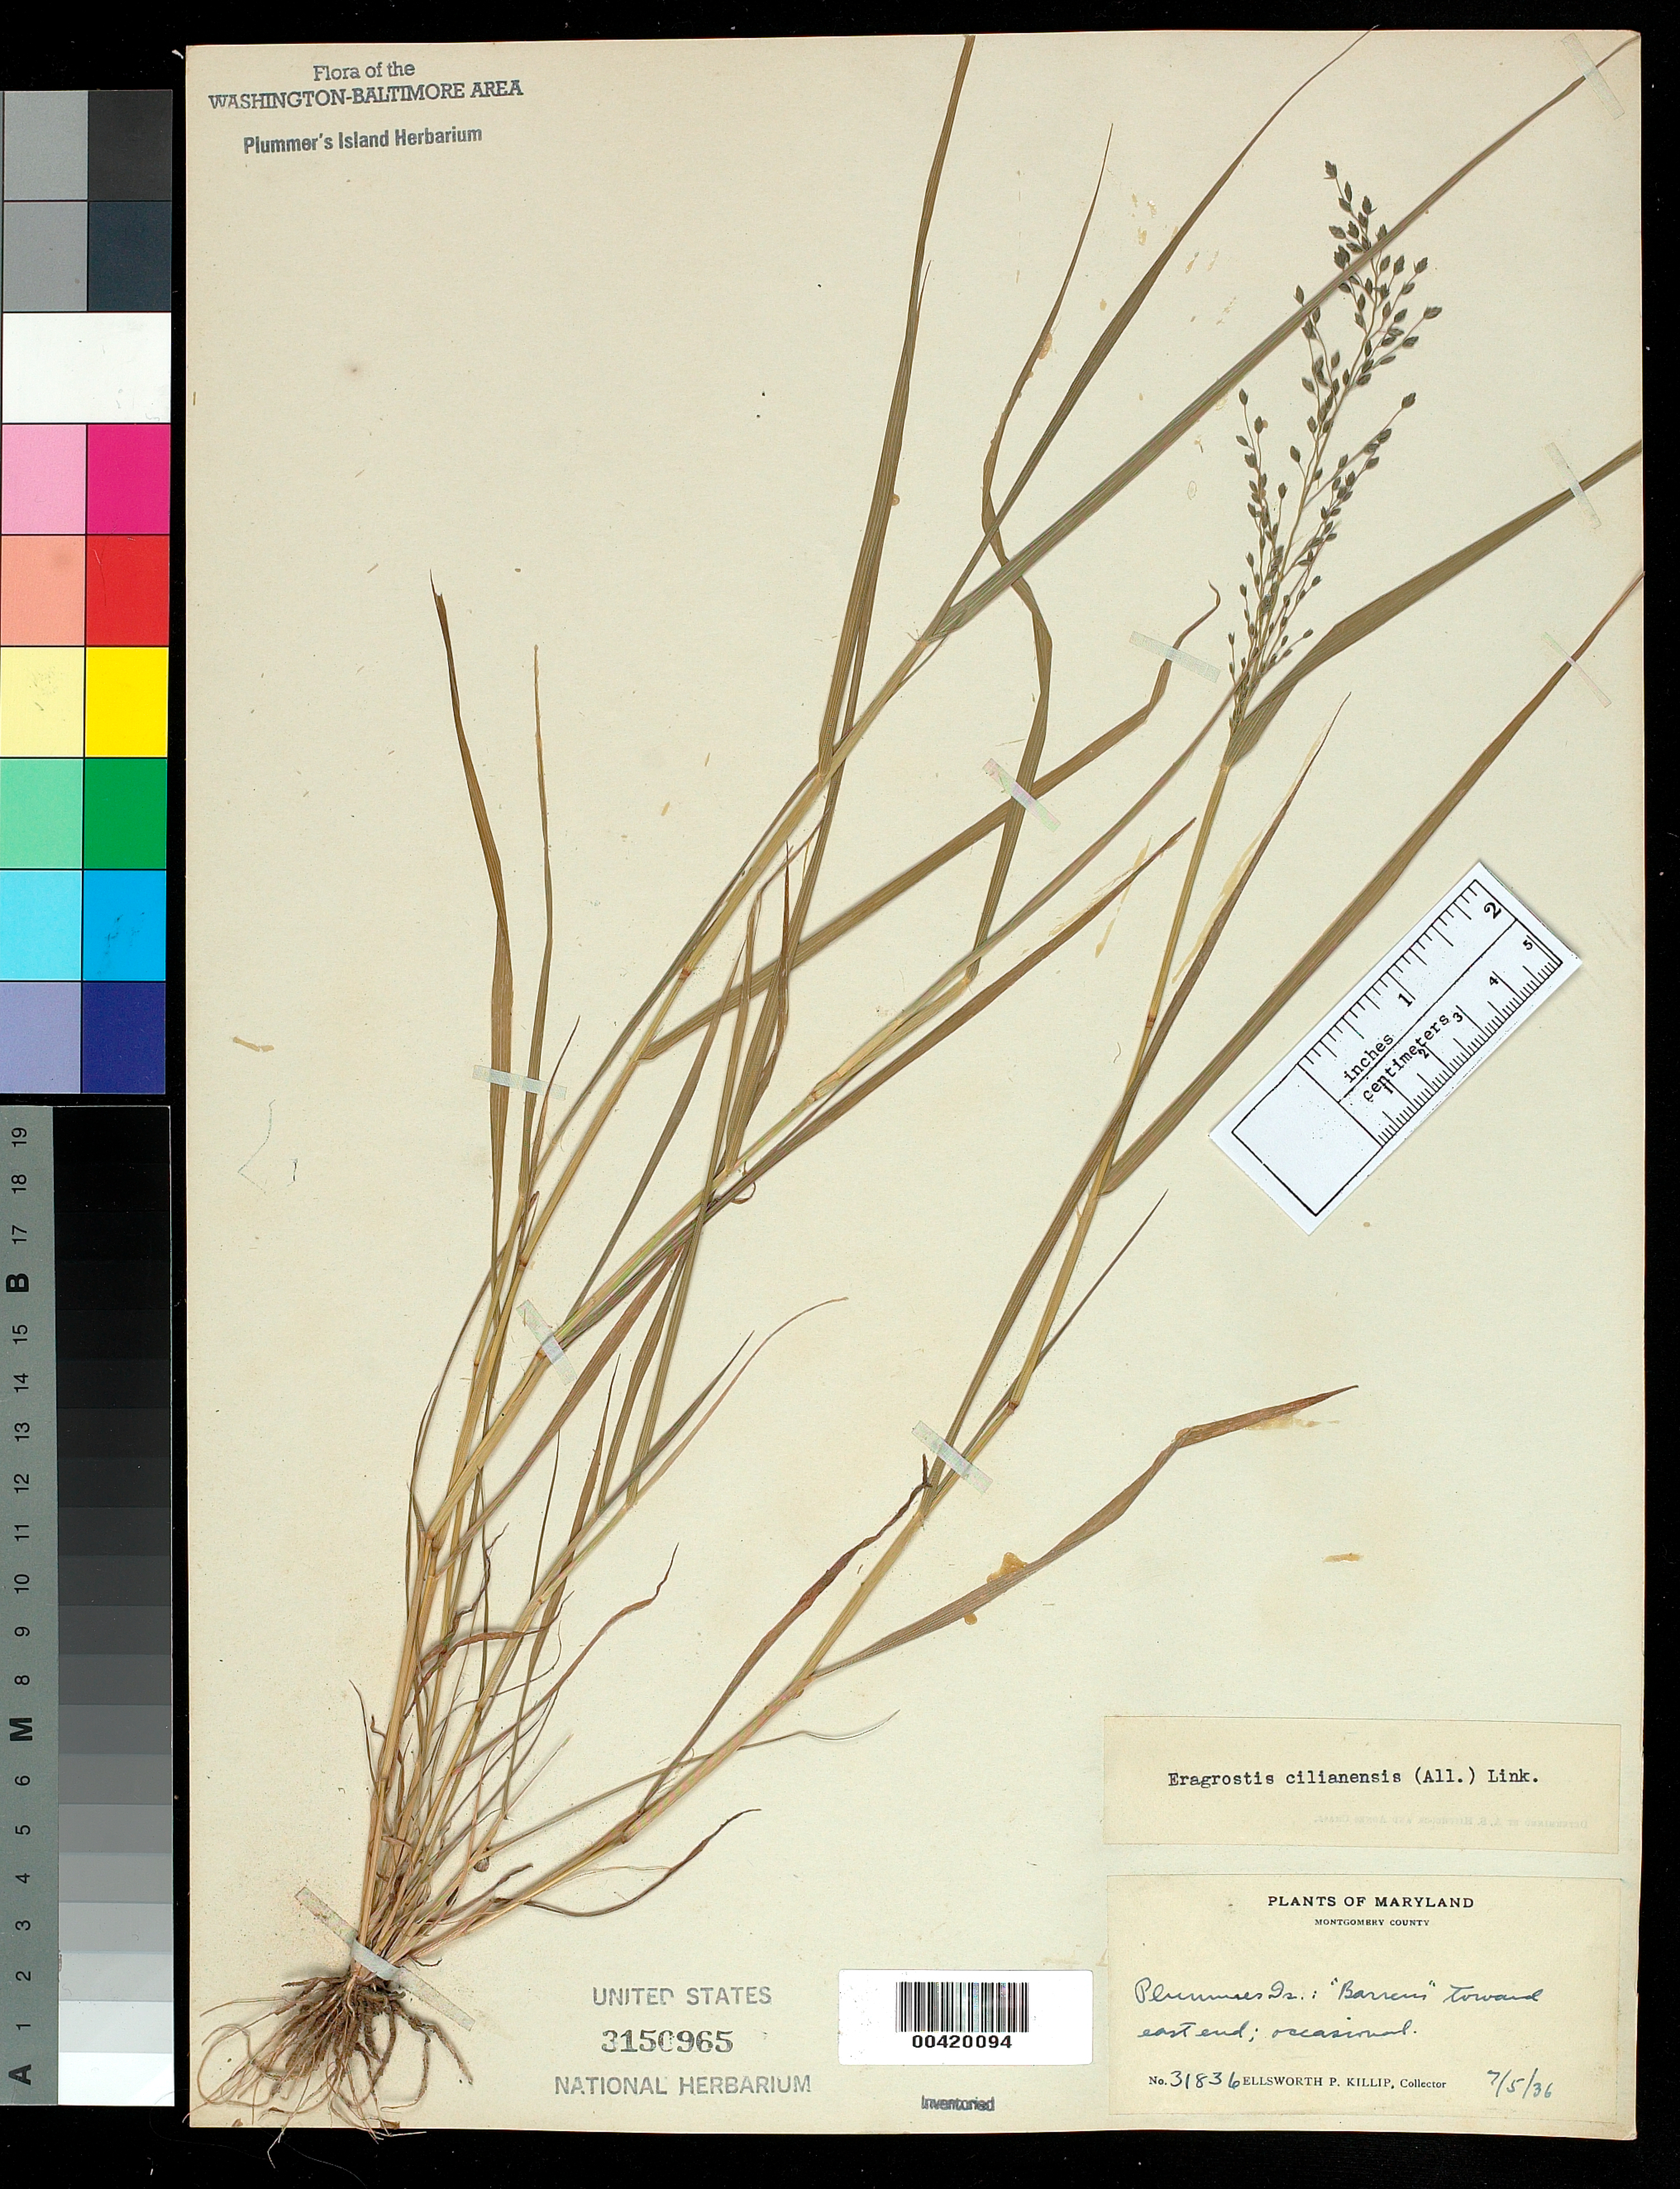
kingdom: Plantae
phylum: Tracheophyta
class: Liliopsida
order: Poales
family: Poaceae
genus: Eragrostis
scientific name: Eragrostis cilianensis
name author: (Bellardi) Vignolo ex Janch.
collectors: E. P. Killip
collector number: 31836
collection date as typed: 05 Jul 1936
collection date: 1936-07-05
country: United States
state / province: Maryland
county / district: Montgomery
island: Plummers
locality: Plummer's Island; "barrens" toward E end C. & O. Canal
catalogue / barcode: US 3150965